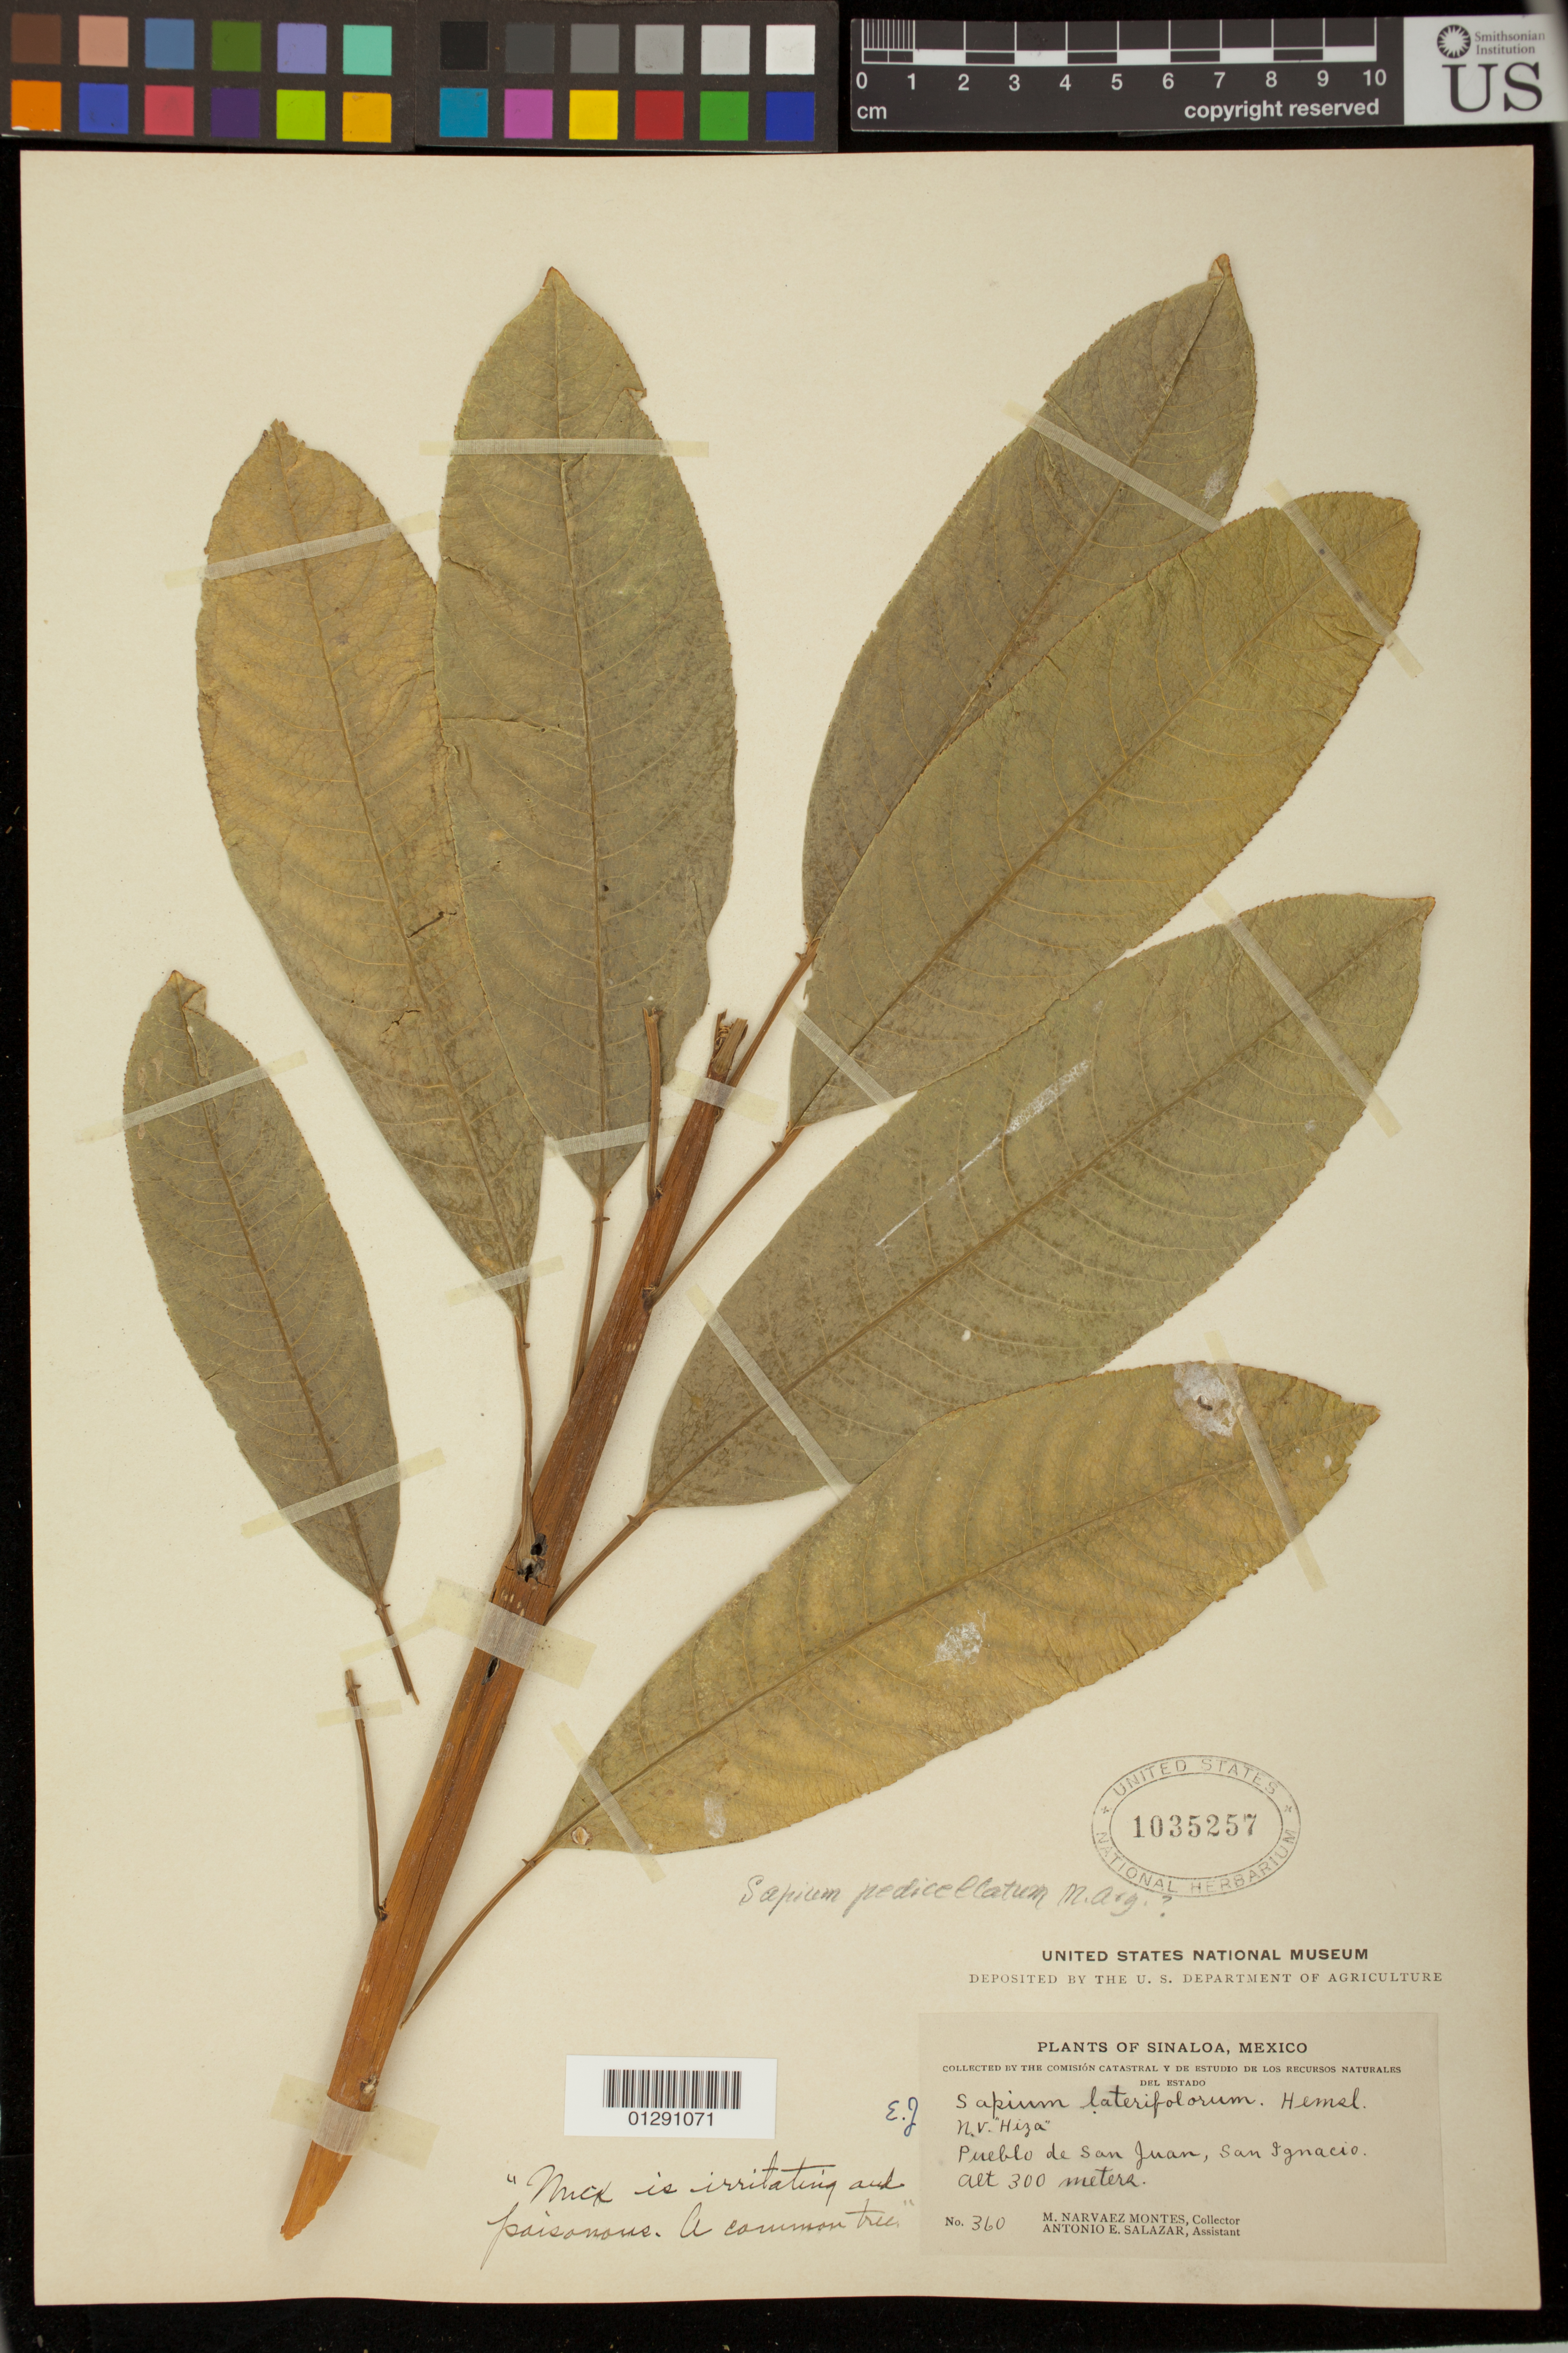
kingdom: Plantae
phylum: Tracheophyta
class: Magnoliopsida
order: Malpighiales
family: Euphorbiaceae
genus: Sapium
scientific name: Sapium lateriflorum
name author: Hemsl.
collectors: M. Montes & A. E. Salazar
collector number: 360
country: Mexico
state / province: Sinaloa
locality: Pueblo de San Juan, San Ignacio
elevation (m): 300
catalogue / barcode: US 1035257